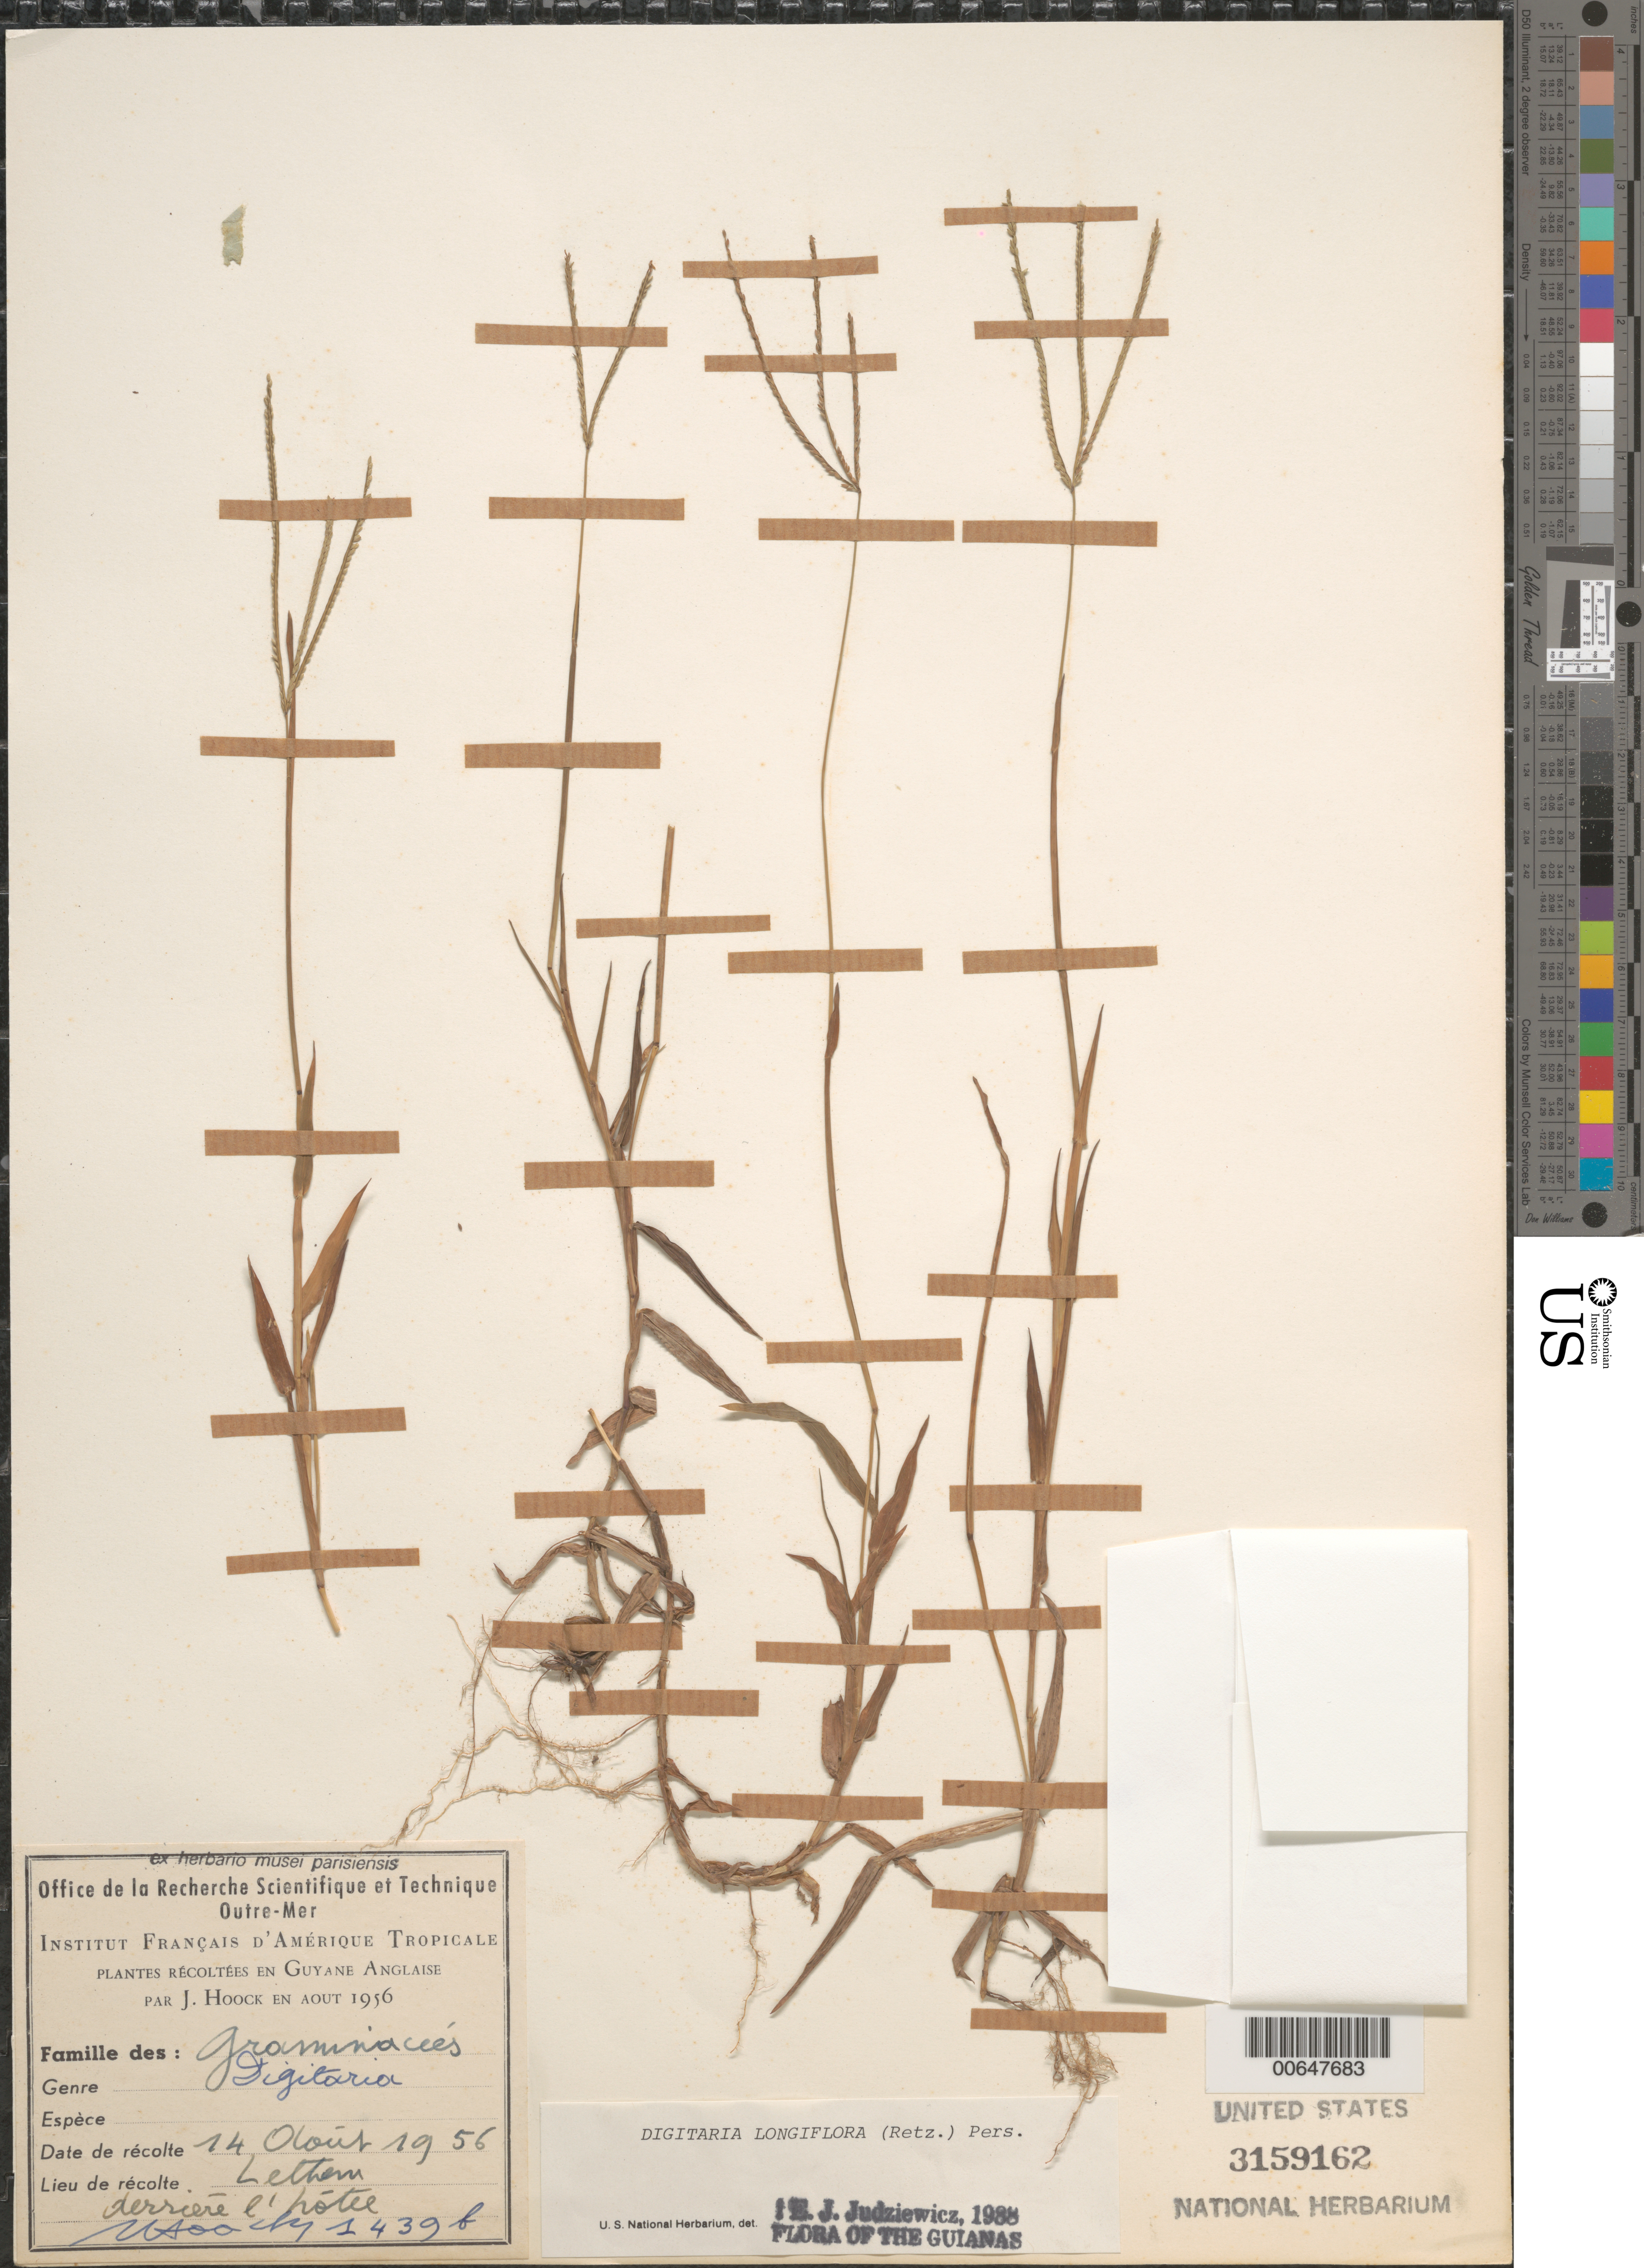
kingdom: Plantae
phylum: Tracheophyta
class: Liliopsida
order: Poales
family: Poaceae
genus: Digitaria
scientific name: Digitaria longiflora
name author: (Retz.) Pers.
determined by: Judziewicz, E. J.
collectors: J. Hoock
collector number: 1439 b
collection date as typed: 14-Aug-56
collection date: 1956-08-14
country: Guyana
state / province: U. Takutu-U. Essequibo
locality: Lethem, derriére l'hotel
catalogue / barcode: US 3159162